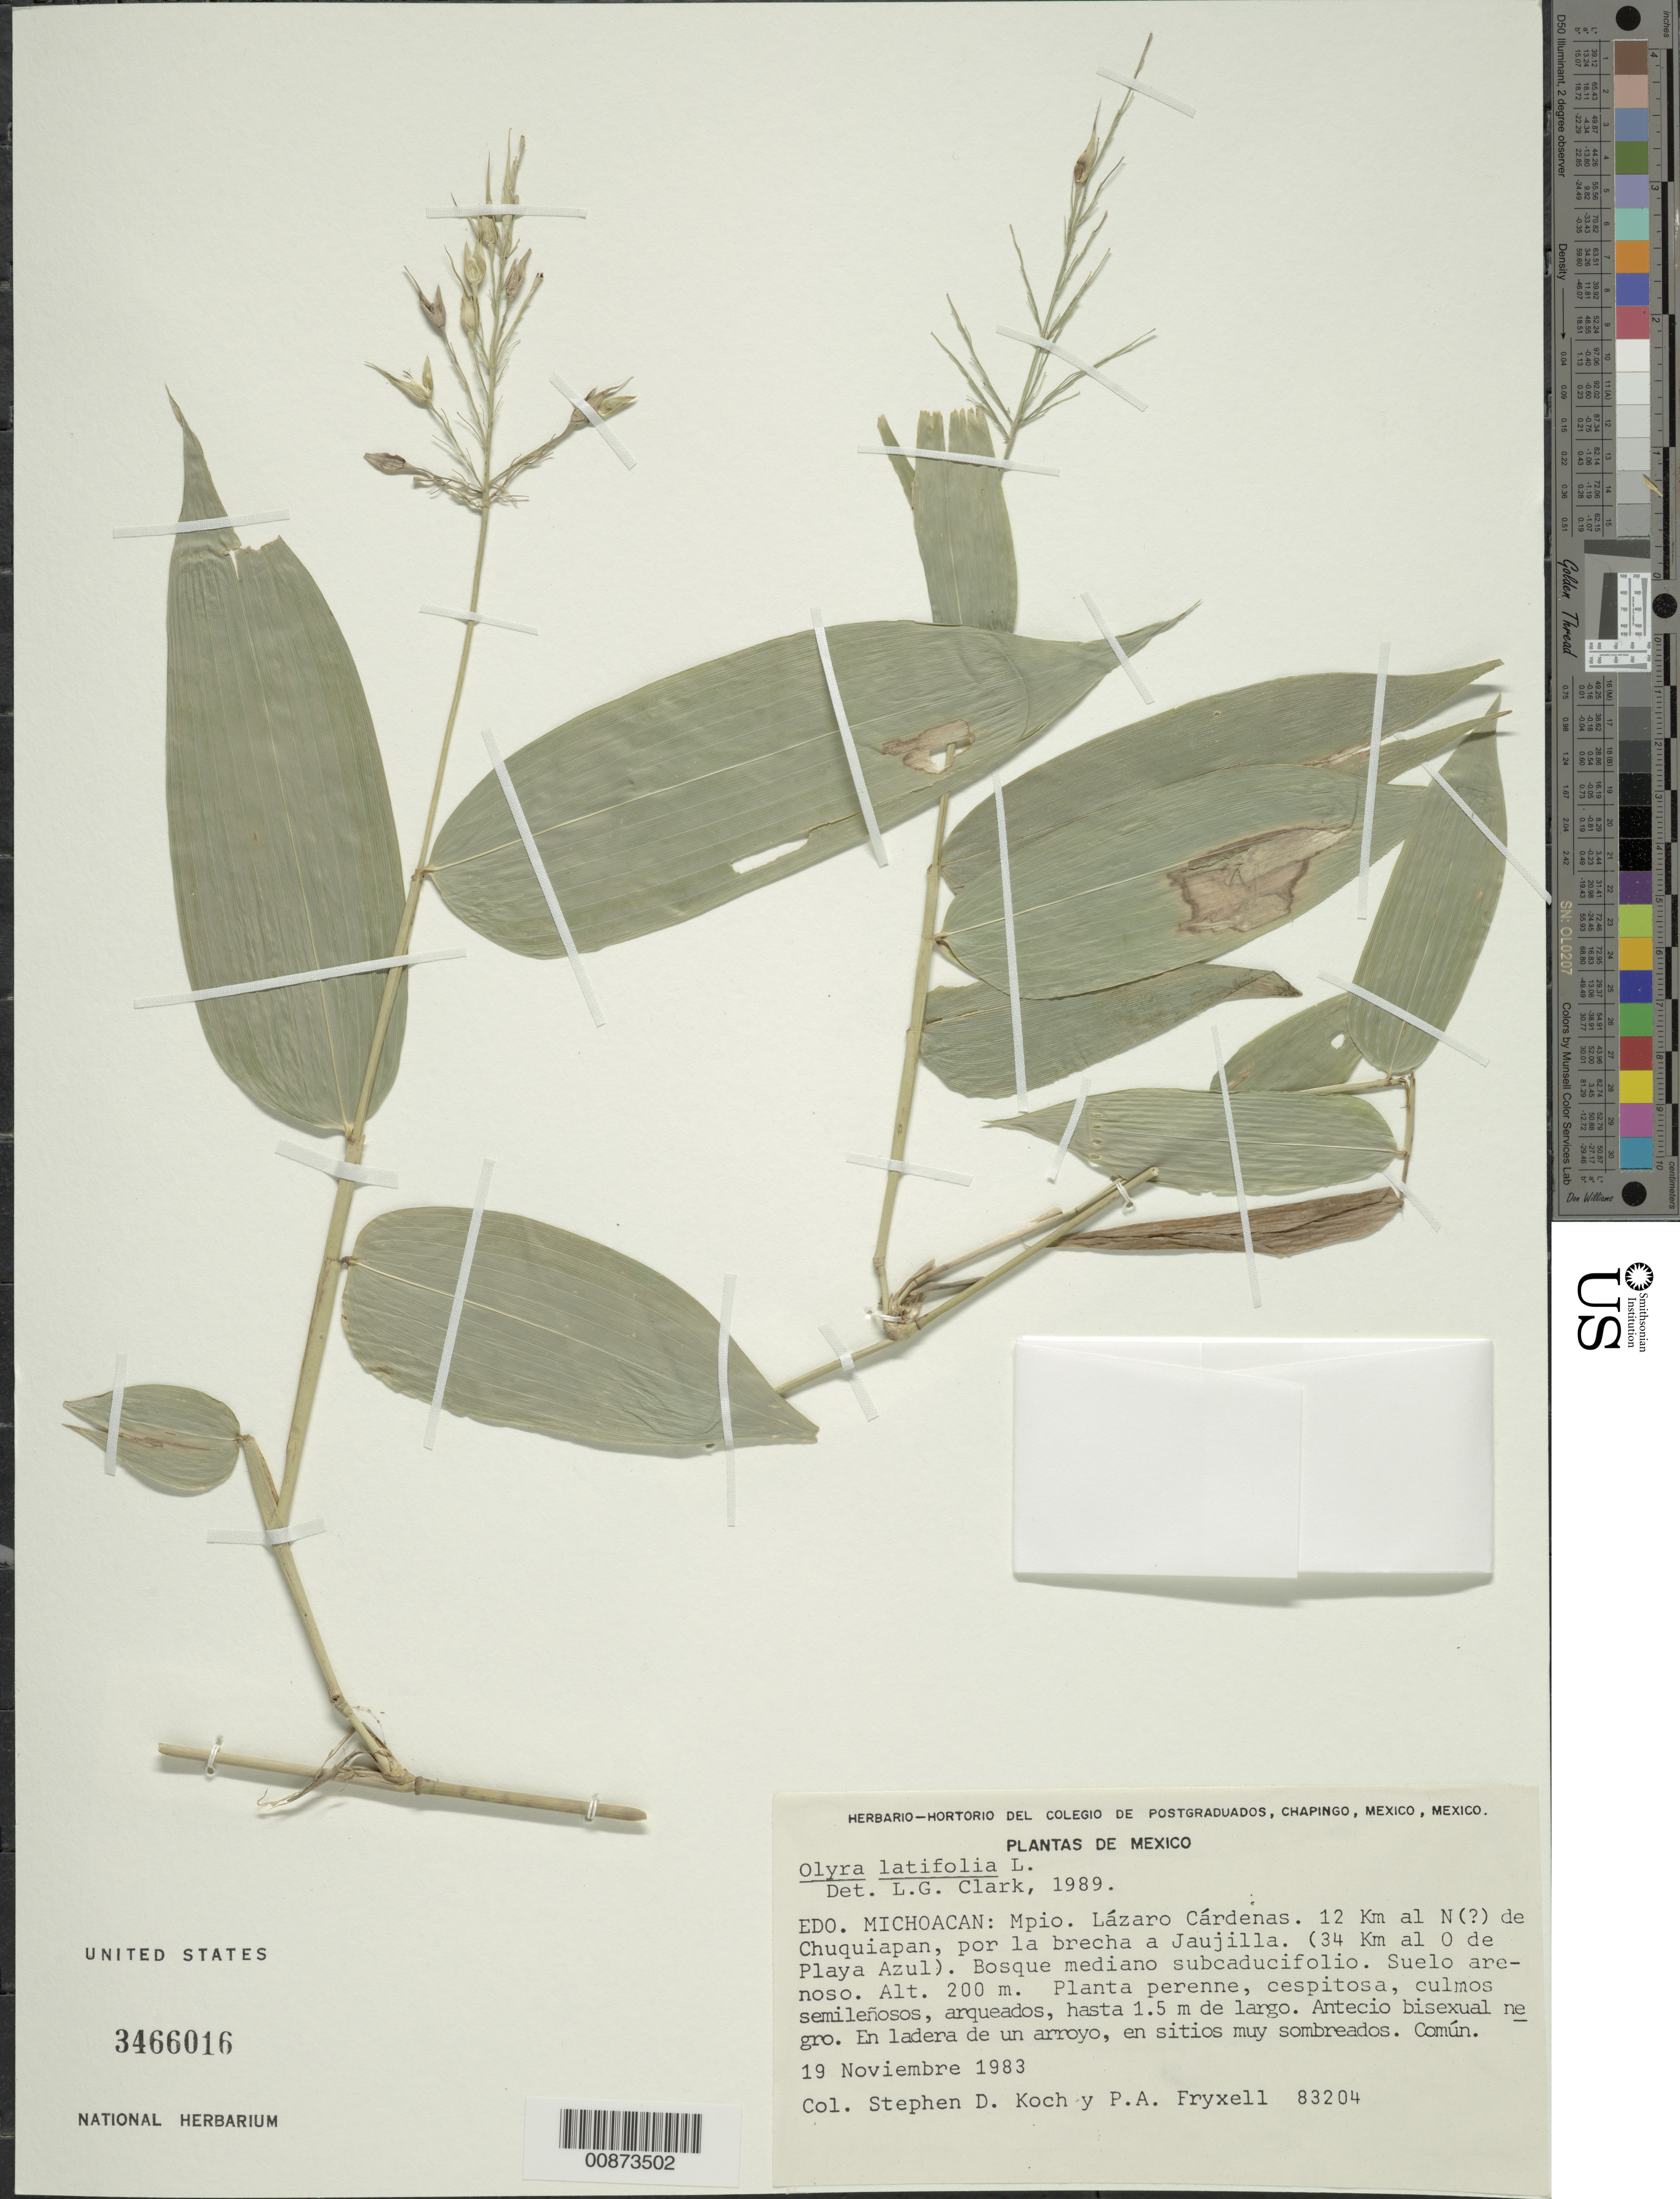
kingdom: Plantae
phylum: Tracheophyta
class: Liliopsida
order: Poales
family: Poaceae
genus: Olyra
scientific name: Olyra latifolia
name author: L.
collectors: S. D. Koch et al.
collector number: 3204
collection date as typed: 19 Nov 1983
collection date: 1983-11-19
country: Mexico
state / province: Michoacán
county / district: Lazaro Cardenas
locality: N of Chuquiapan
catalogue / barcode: US 3466016